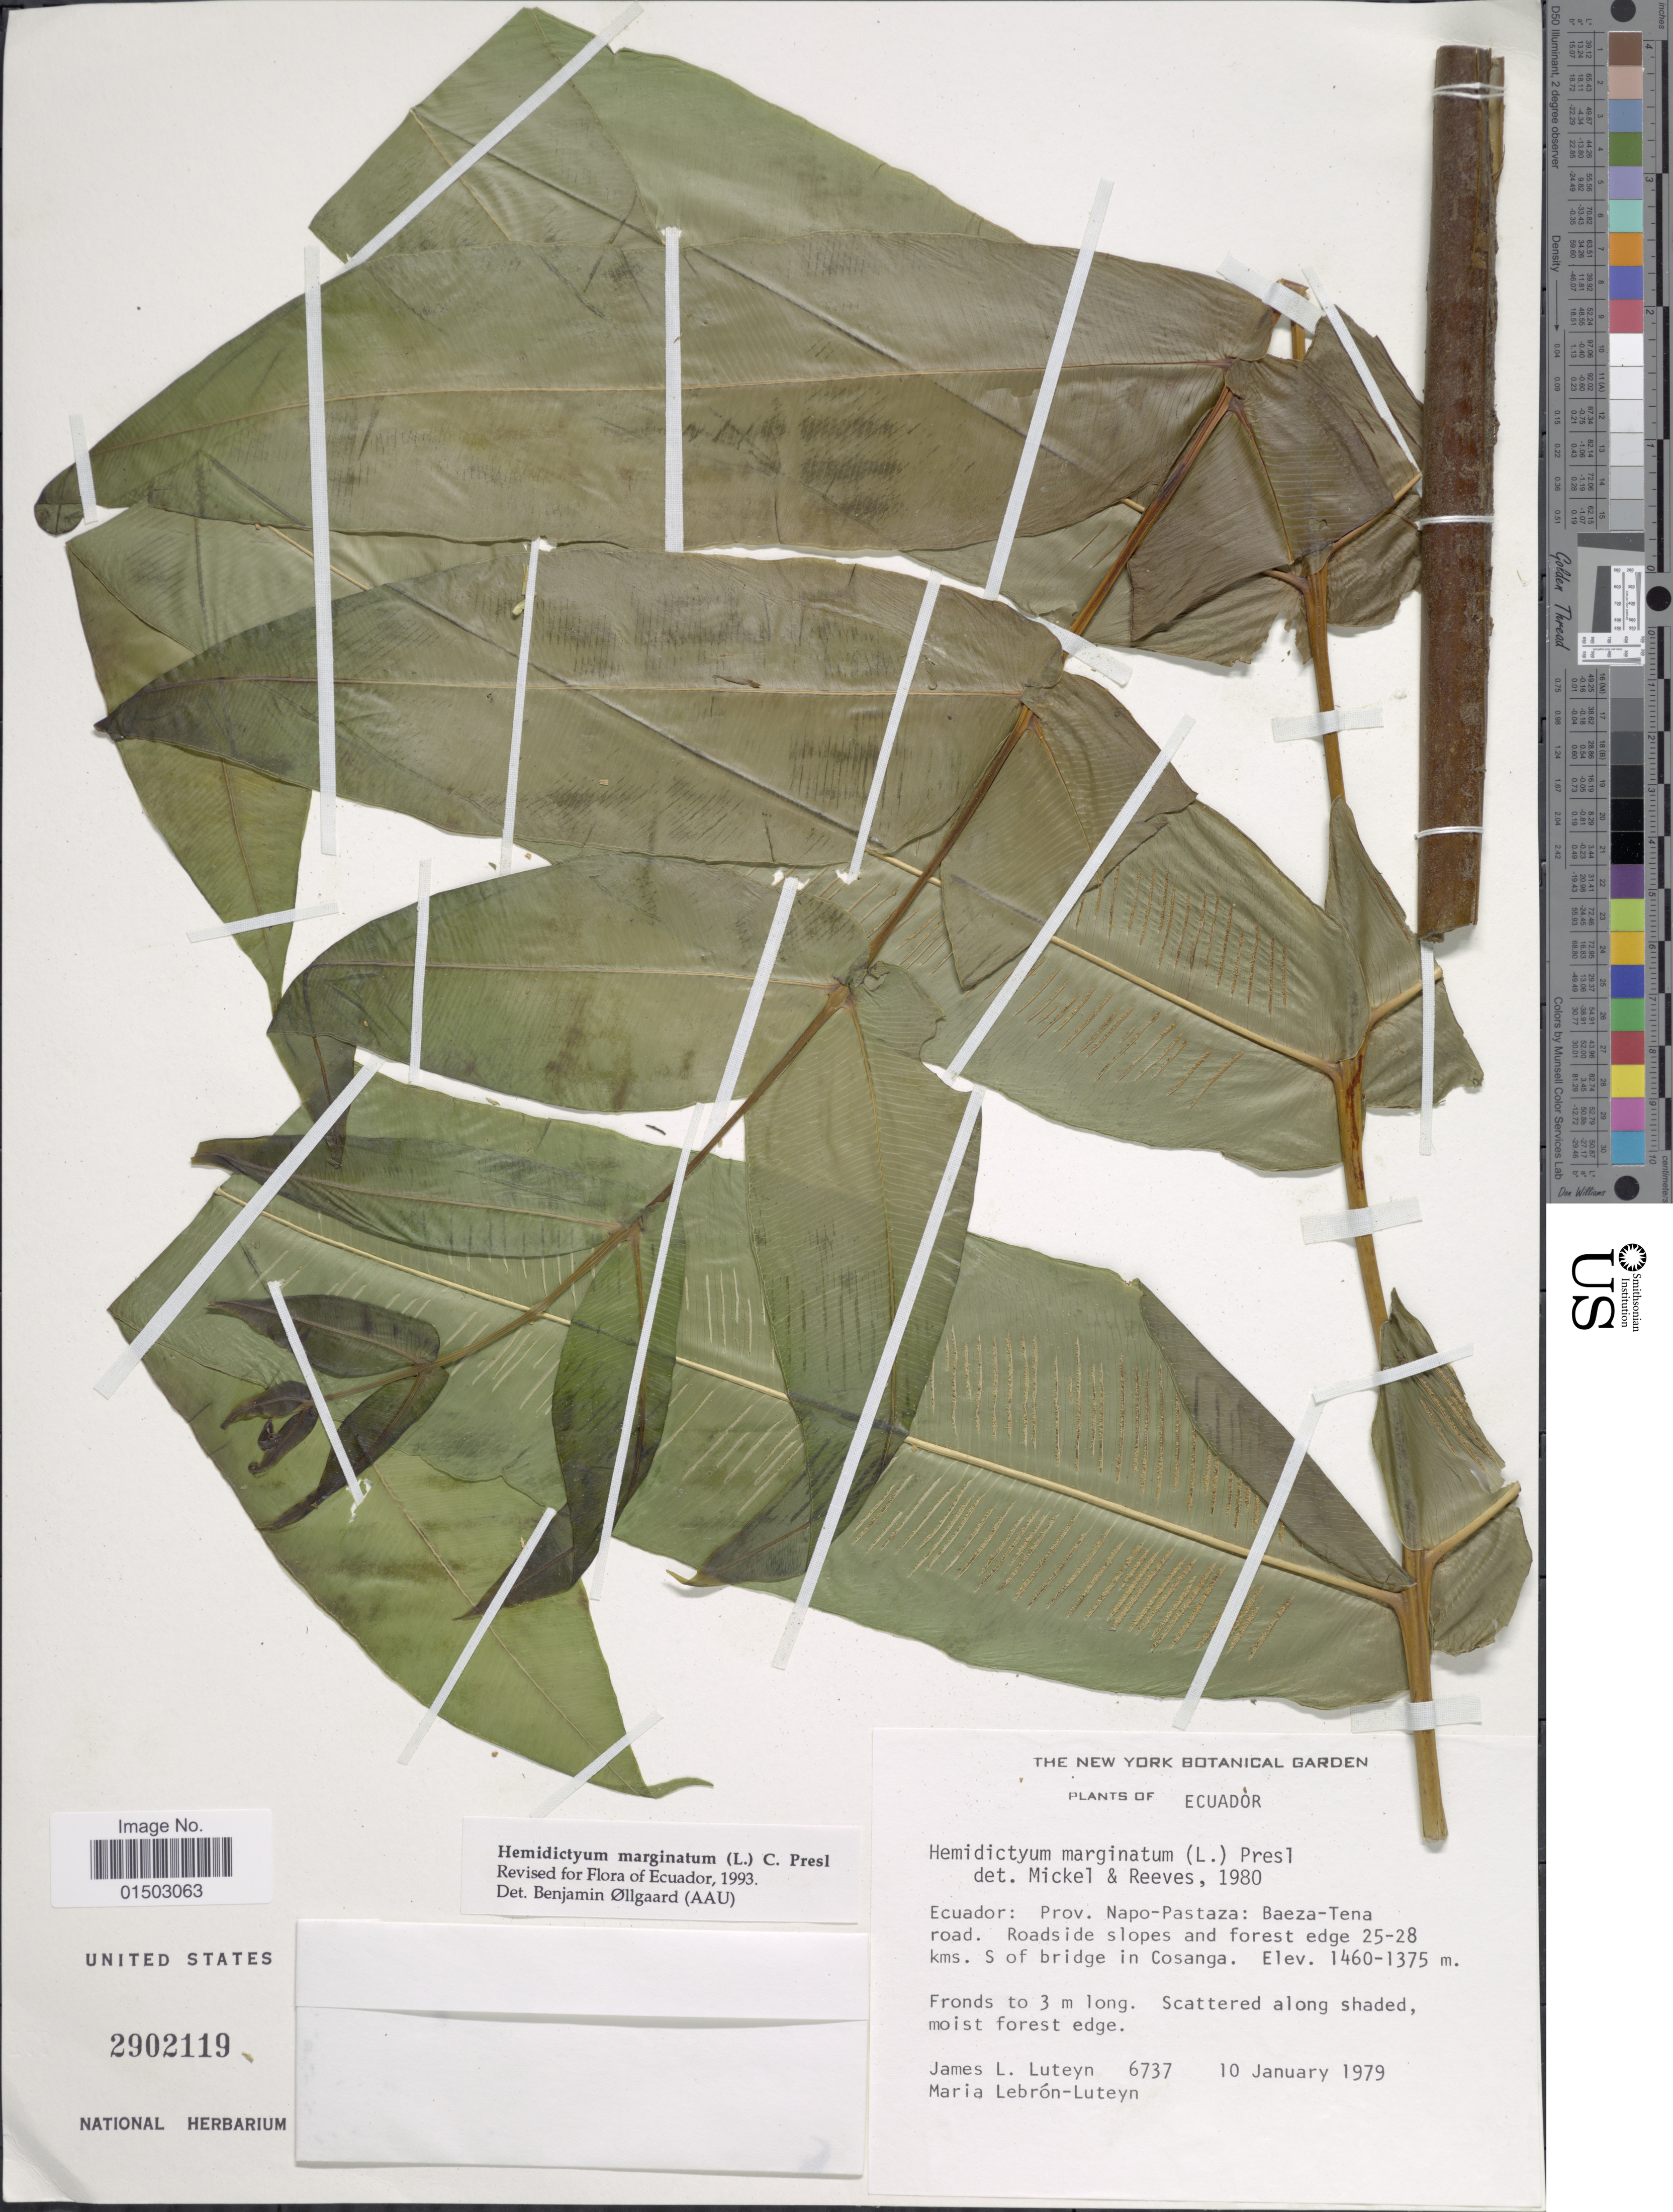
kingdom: Plantae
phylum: Tracheophyta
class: Polypodiopsida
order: Polypodiales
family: Hemidictyaceae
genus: Hemidictyum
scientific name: Hemidictyum marginatum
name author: (L.) C. Presl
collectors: J. L. Luteyn & M. L. Lebrón-Luteyn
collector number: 6737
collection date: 1979-01-10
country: Ecuador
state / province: Napo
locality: Ecuador: Prov. Napo-Pastaza: Baeza-Tena road. Roadside slopes and forest edge 25-28 kms. S of bridge in Cosanga.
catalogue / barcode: US 2902119